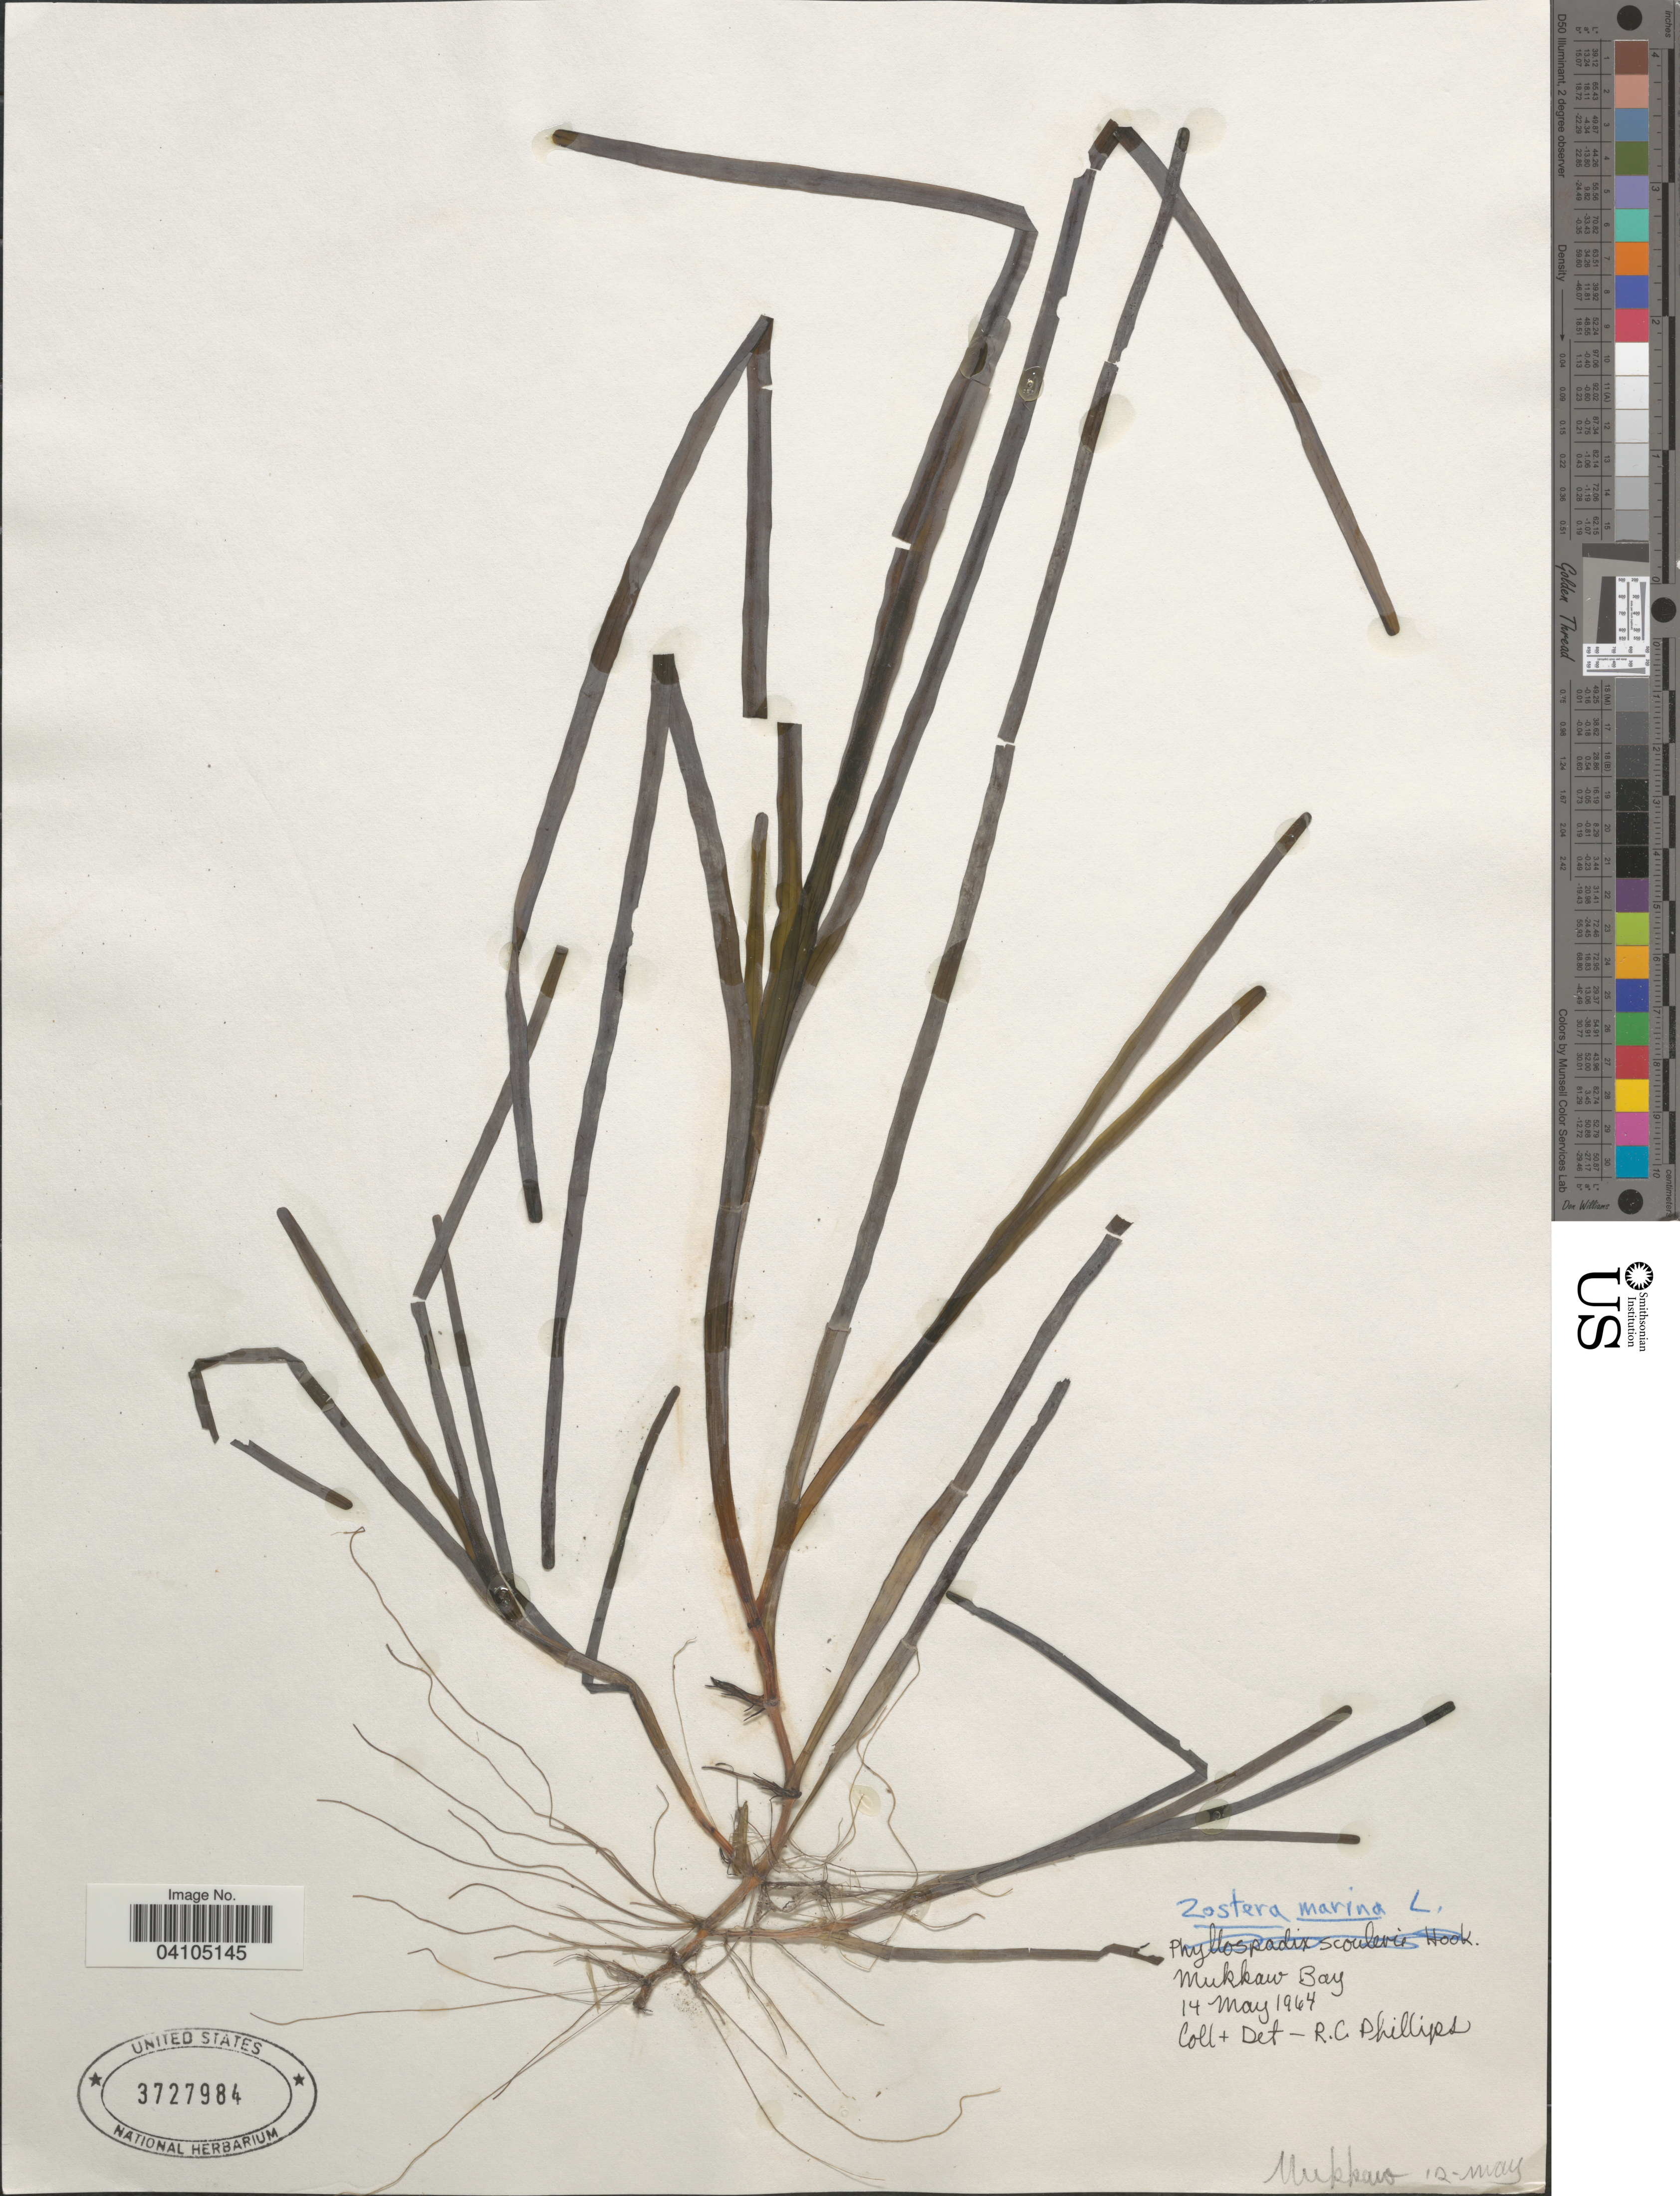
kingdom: Plantae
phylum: Tracheophyta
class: Liliopsida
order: Alismatales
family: Zosteraceae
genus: Zostera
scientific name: Zostera marina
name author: L.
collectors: R. C. Phillips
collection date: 1964-05-14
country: United States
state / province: Washington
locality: Mukkaw Bay.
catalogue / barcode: US 3727984